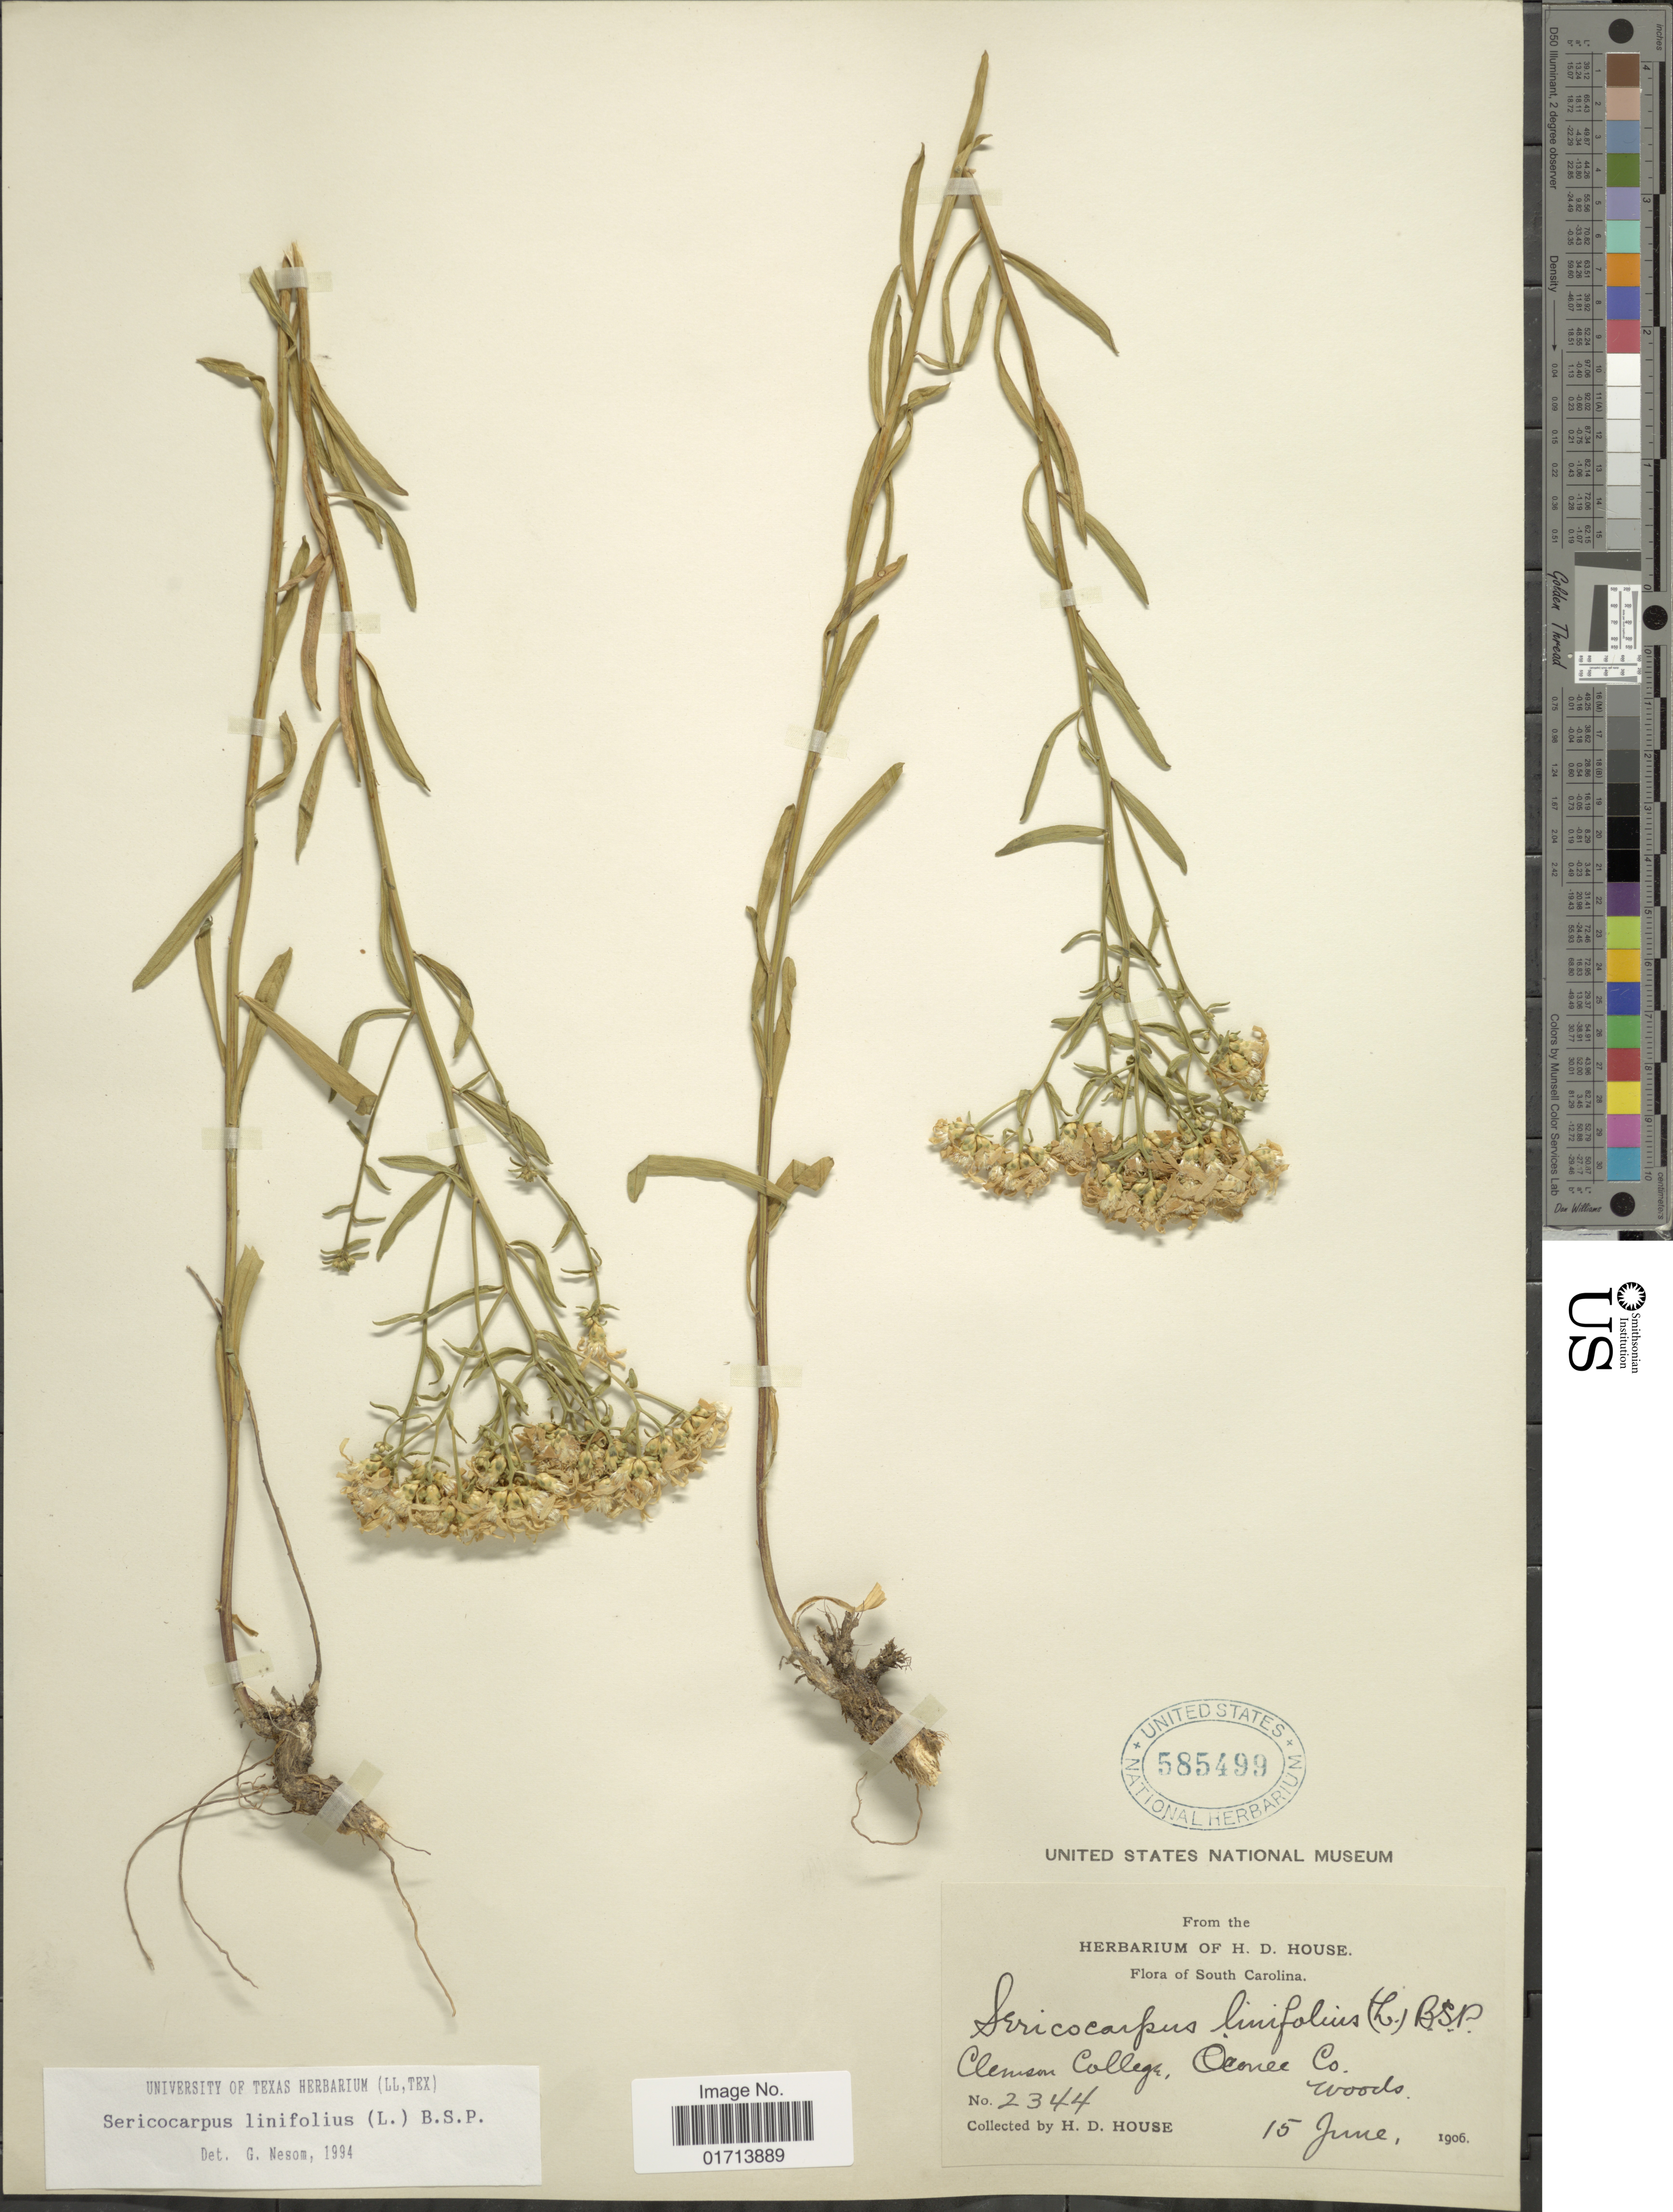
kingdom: Plantae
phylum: Tracheophyta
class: Magnoliopsida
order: Asterales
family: Asteraceae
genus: Sericocarpus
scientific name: Sericocarpus linifolius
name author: (L.) Britton, Stearns & Poggenb.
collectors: H. D. House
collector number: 2344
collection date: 1906-06-15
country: United States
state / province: South Carolina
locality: Clemson College, Ocnee Co.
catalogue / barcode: US 585499